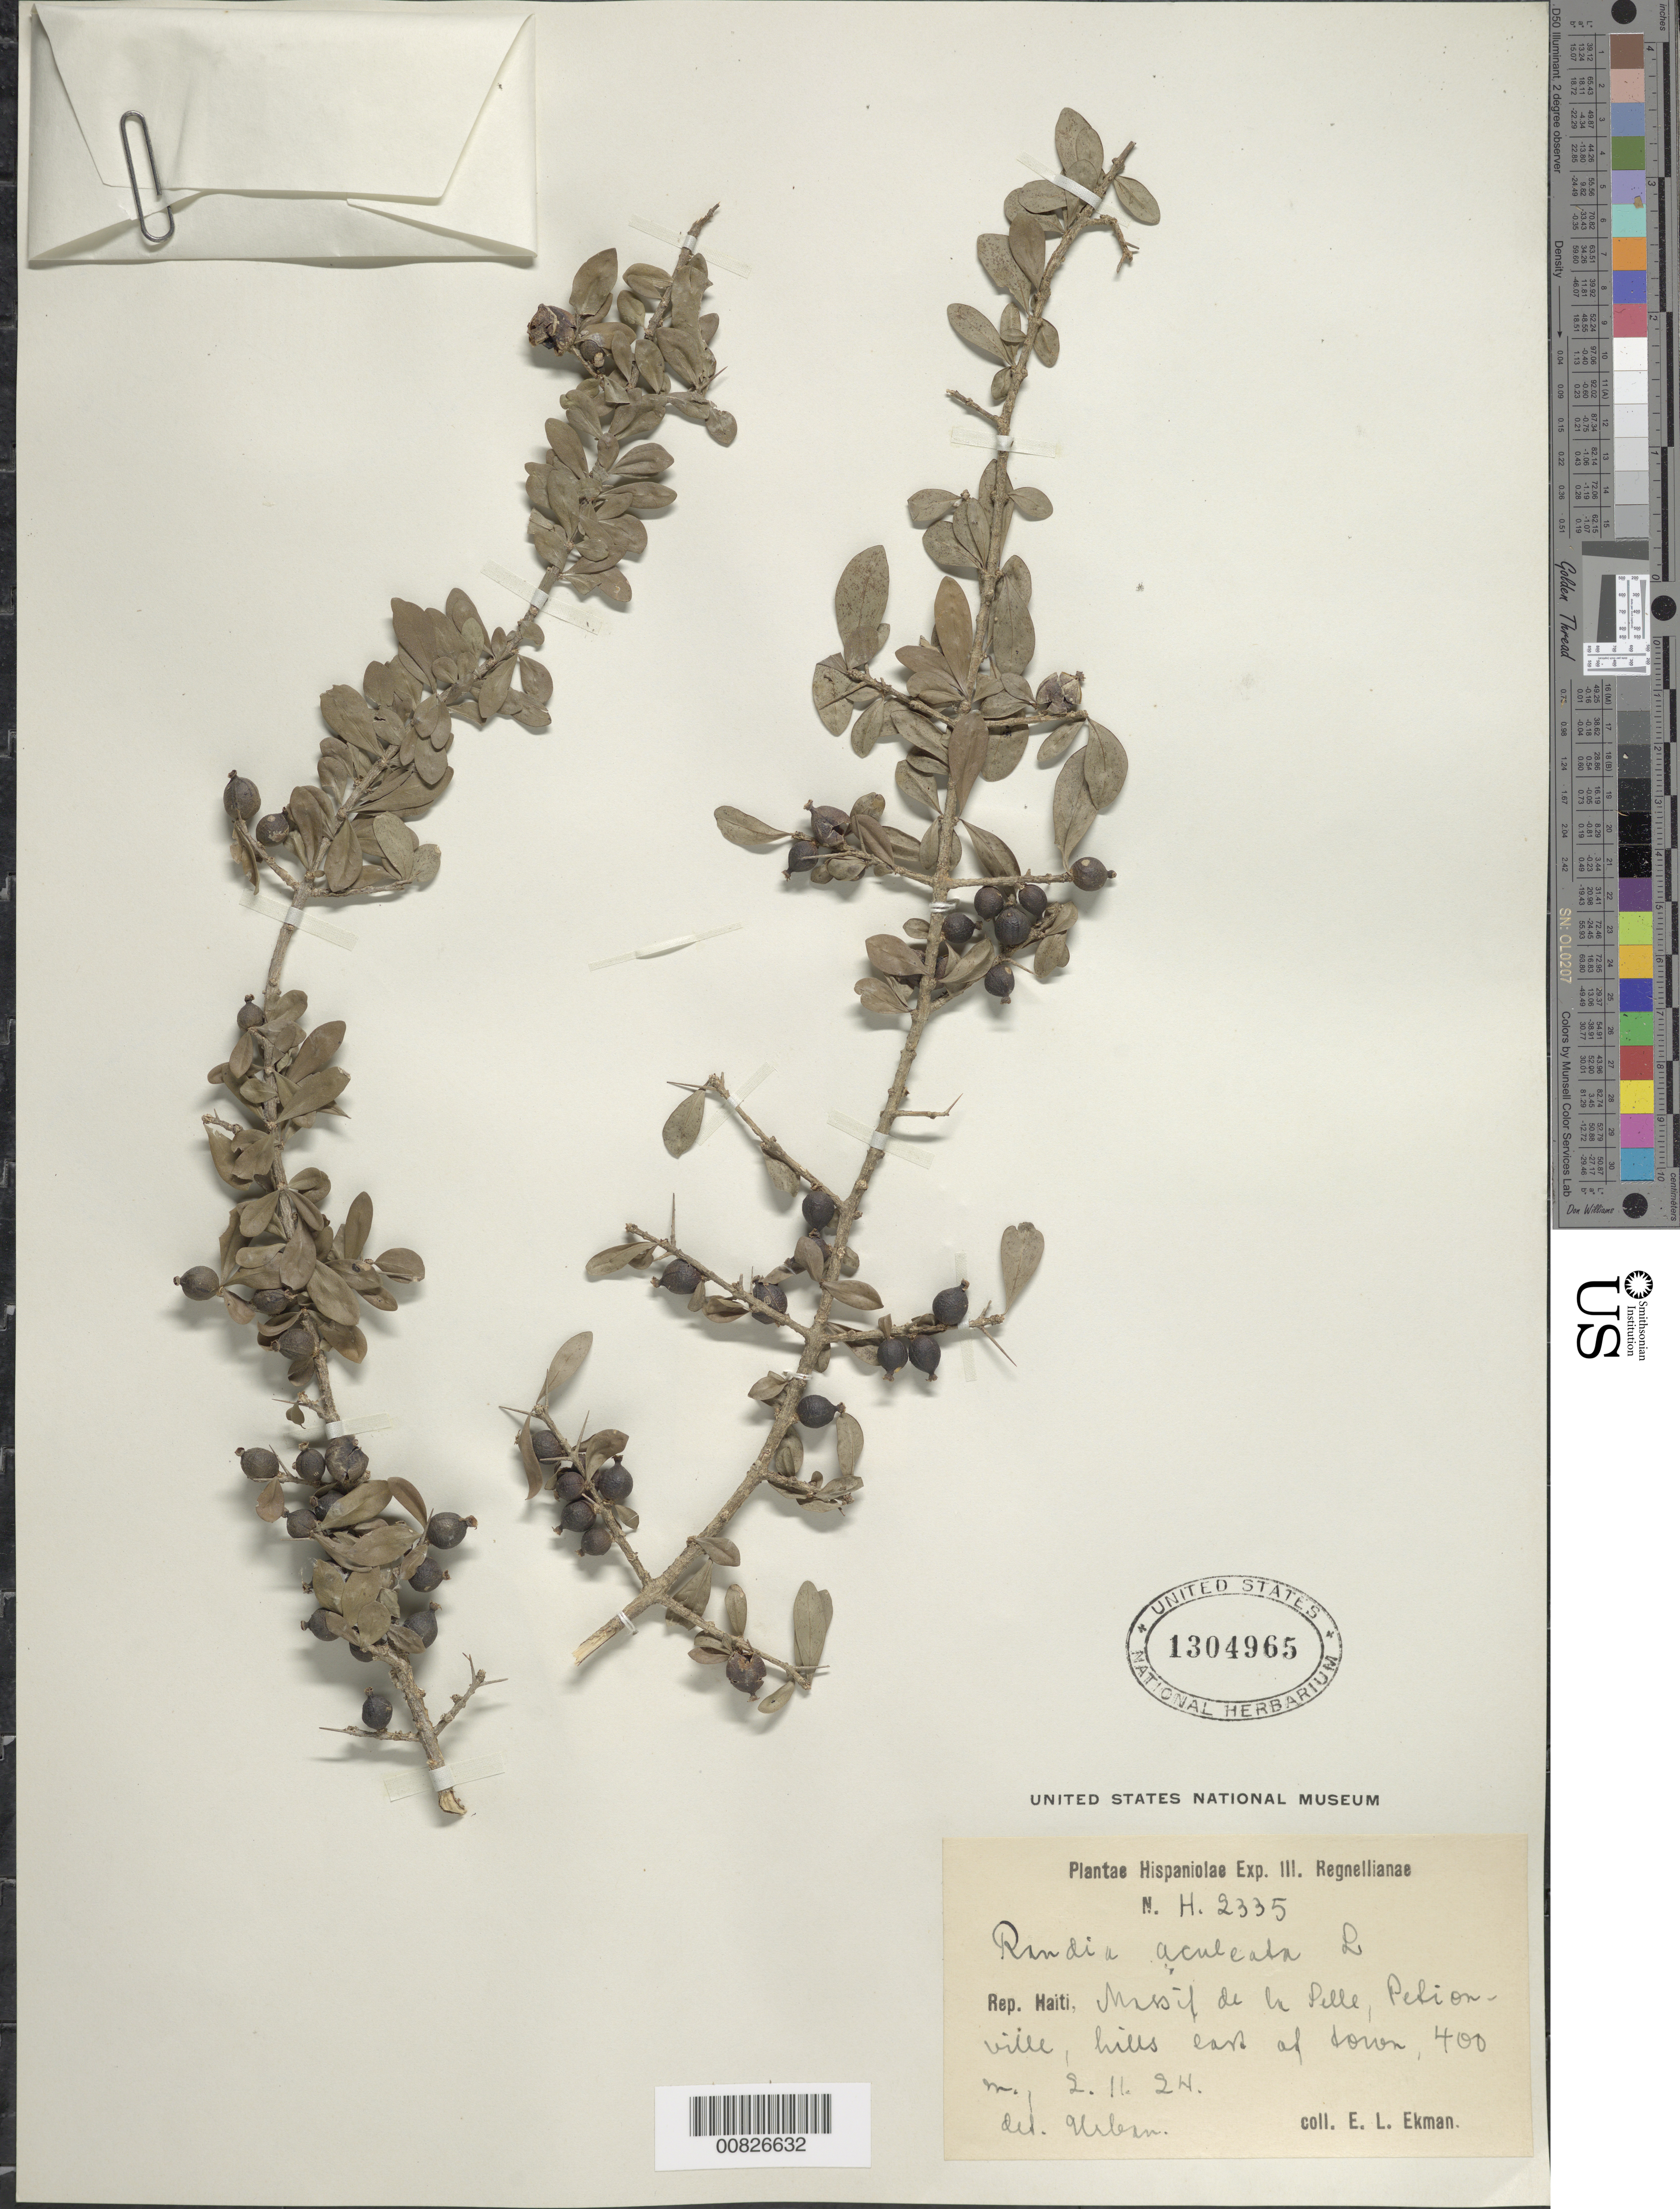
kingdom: Plantae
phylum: Tracheophyta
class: Magnoliopsida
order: Gentianales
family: Rubiaceae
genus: Randia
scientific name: Randia aculeata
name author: L.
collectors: E. L. Ekman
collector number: H 2335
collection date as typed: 02 Nov 1924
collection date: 1924-11-02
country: Haiti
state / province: Ouest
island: Hispaniola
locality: Massif de la Selle, Pétionville, E of town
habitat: Hills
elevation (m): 400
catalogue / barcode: US 1304965